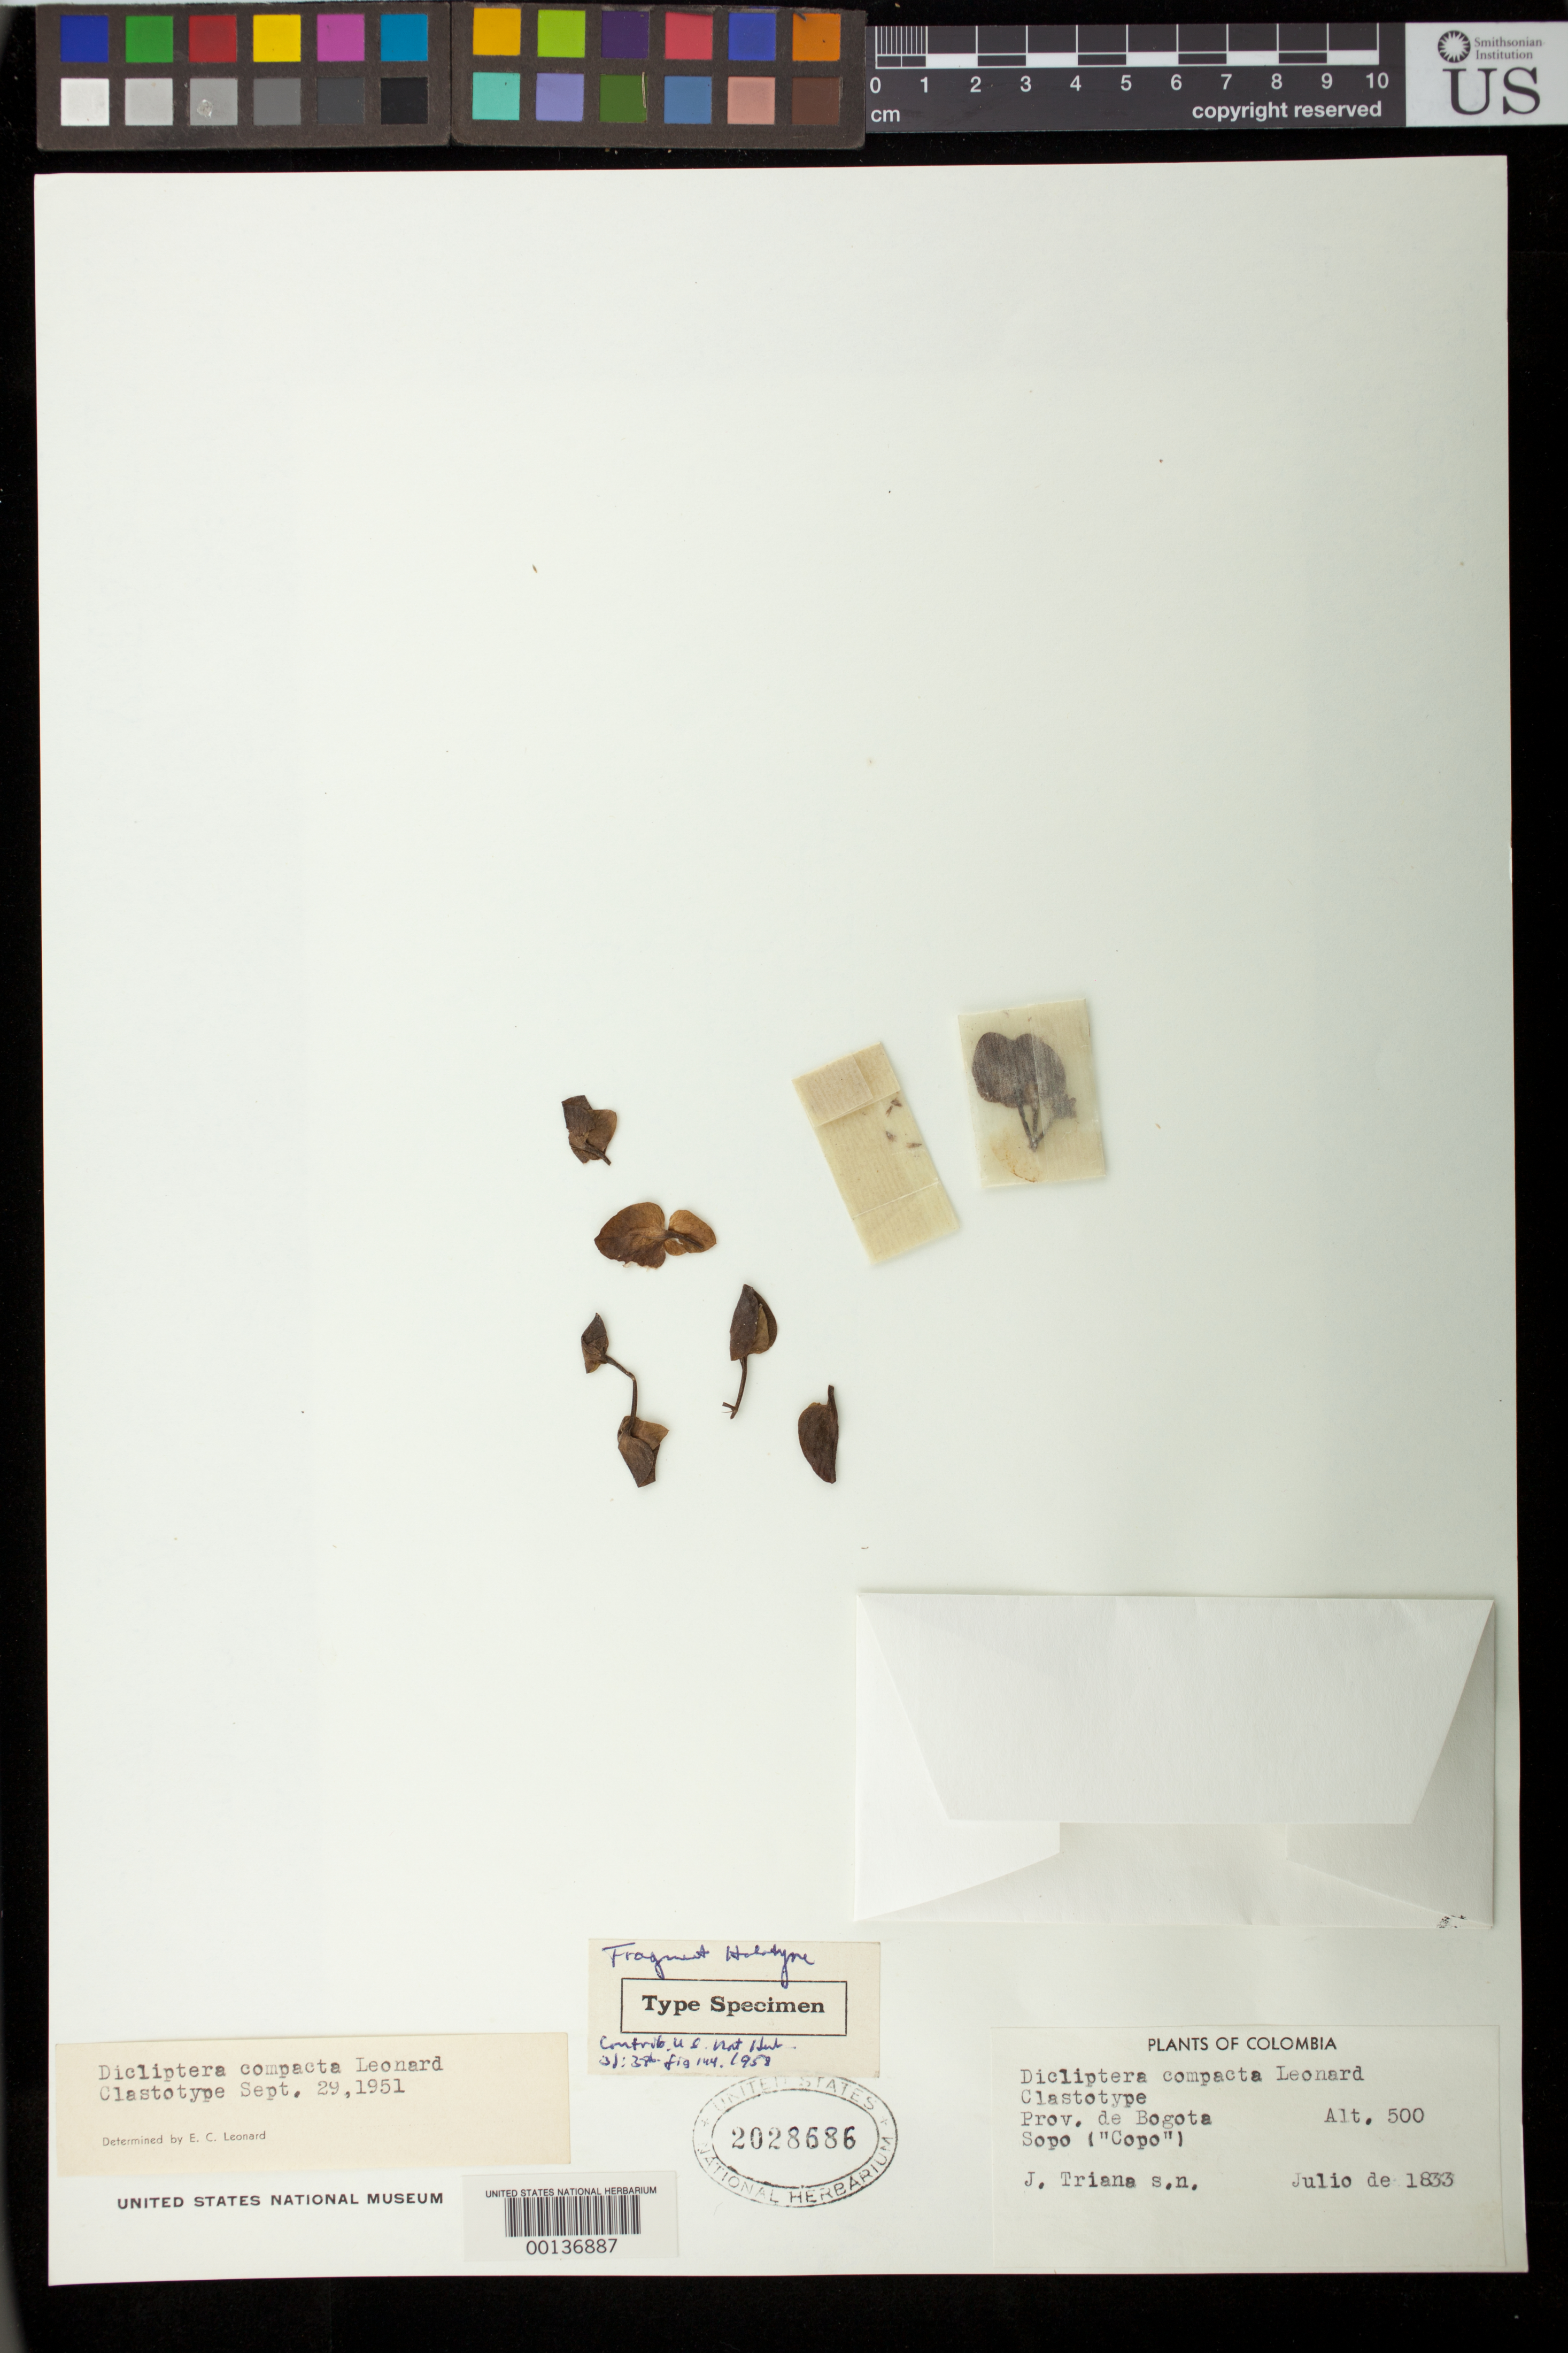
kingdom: Plantae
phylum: Tracheophyta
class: Magnoliopsida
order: Lamiales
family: Acanthaceae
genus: Dicliptera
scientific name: Dicliptera compacta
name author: Leonard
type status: Isotype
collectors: J. J. Triana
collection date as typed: Jul 1833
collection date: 1833-07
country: Colombia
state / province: Bogota D.C.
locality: Prov. de Bogota, Sopo ("Copo")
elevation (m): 500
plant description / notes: Fragmentary material of type specimen ex herb. unknown. "Clastotype", "Fragment of Holotype" but original herbarium not indicated (presumably Kew, where holotype is deposited).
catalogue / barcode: US 2028686